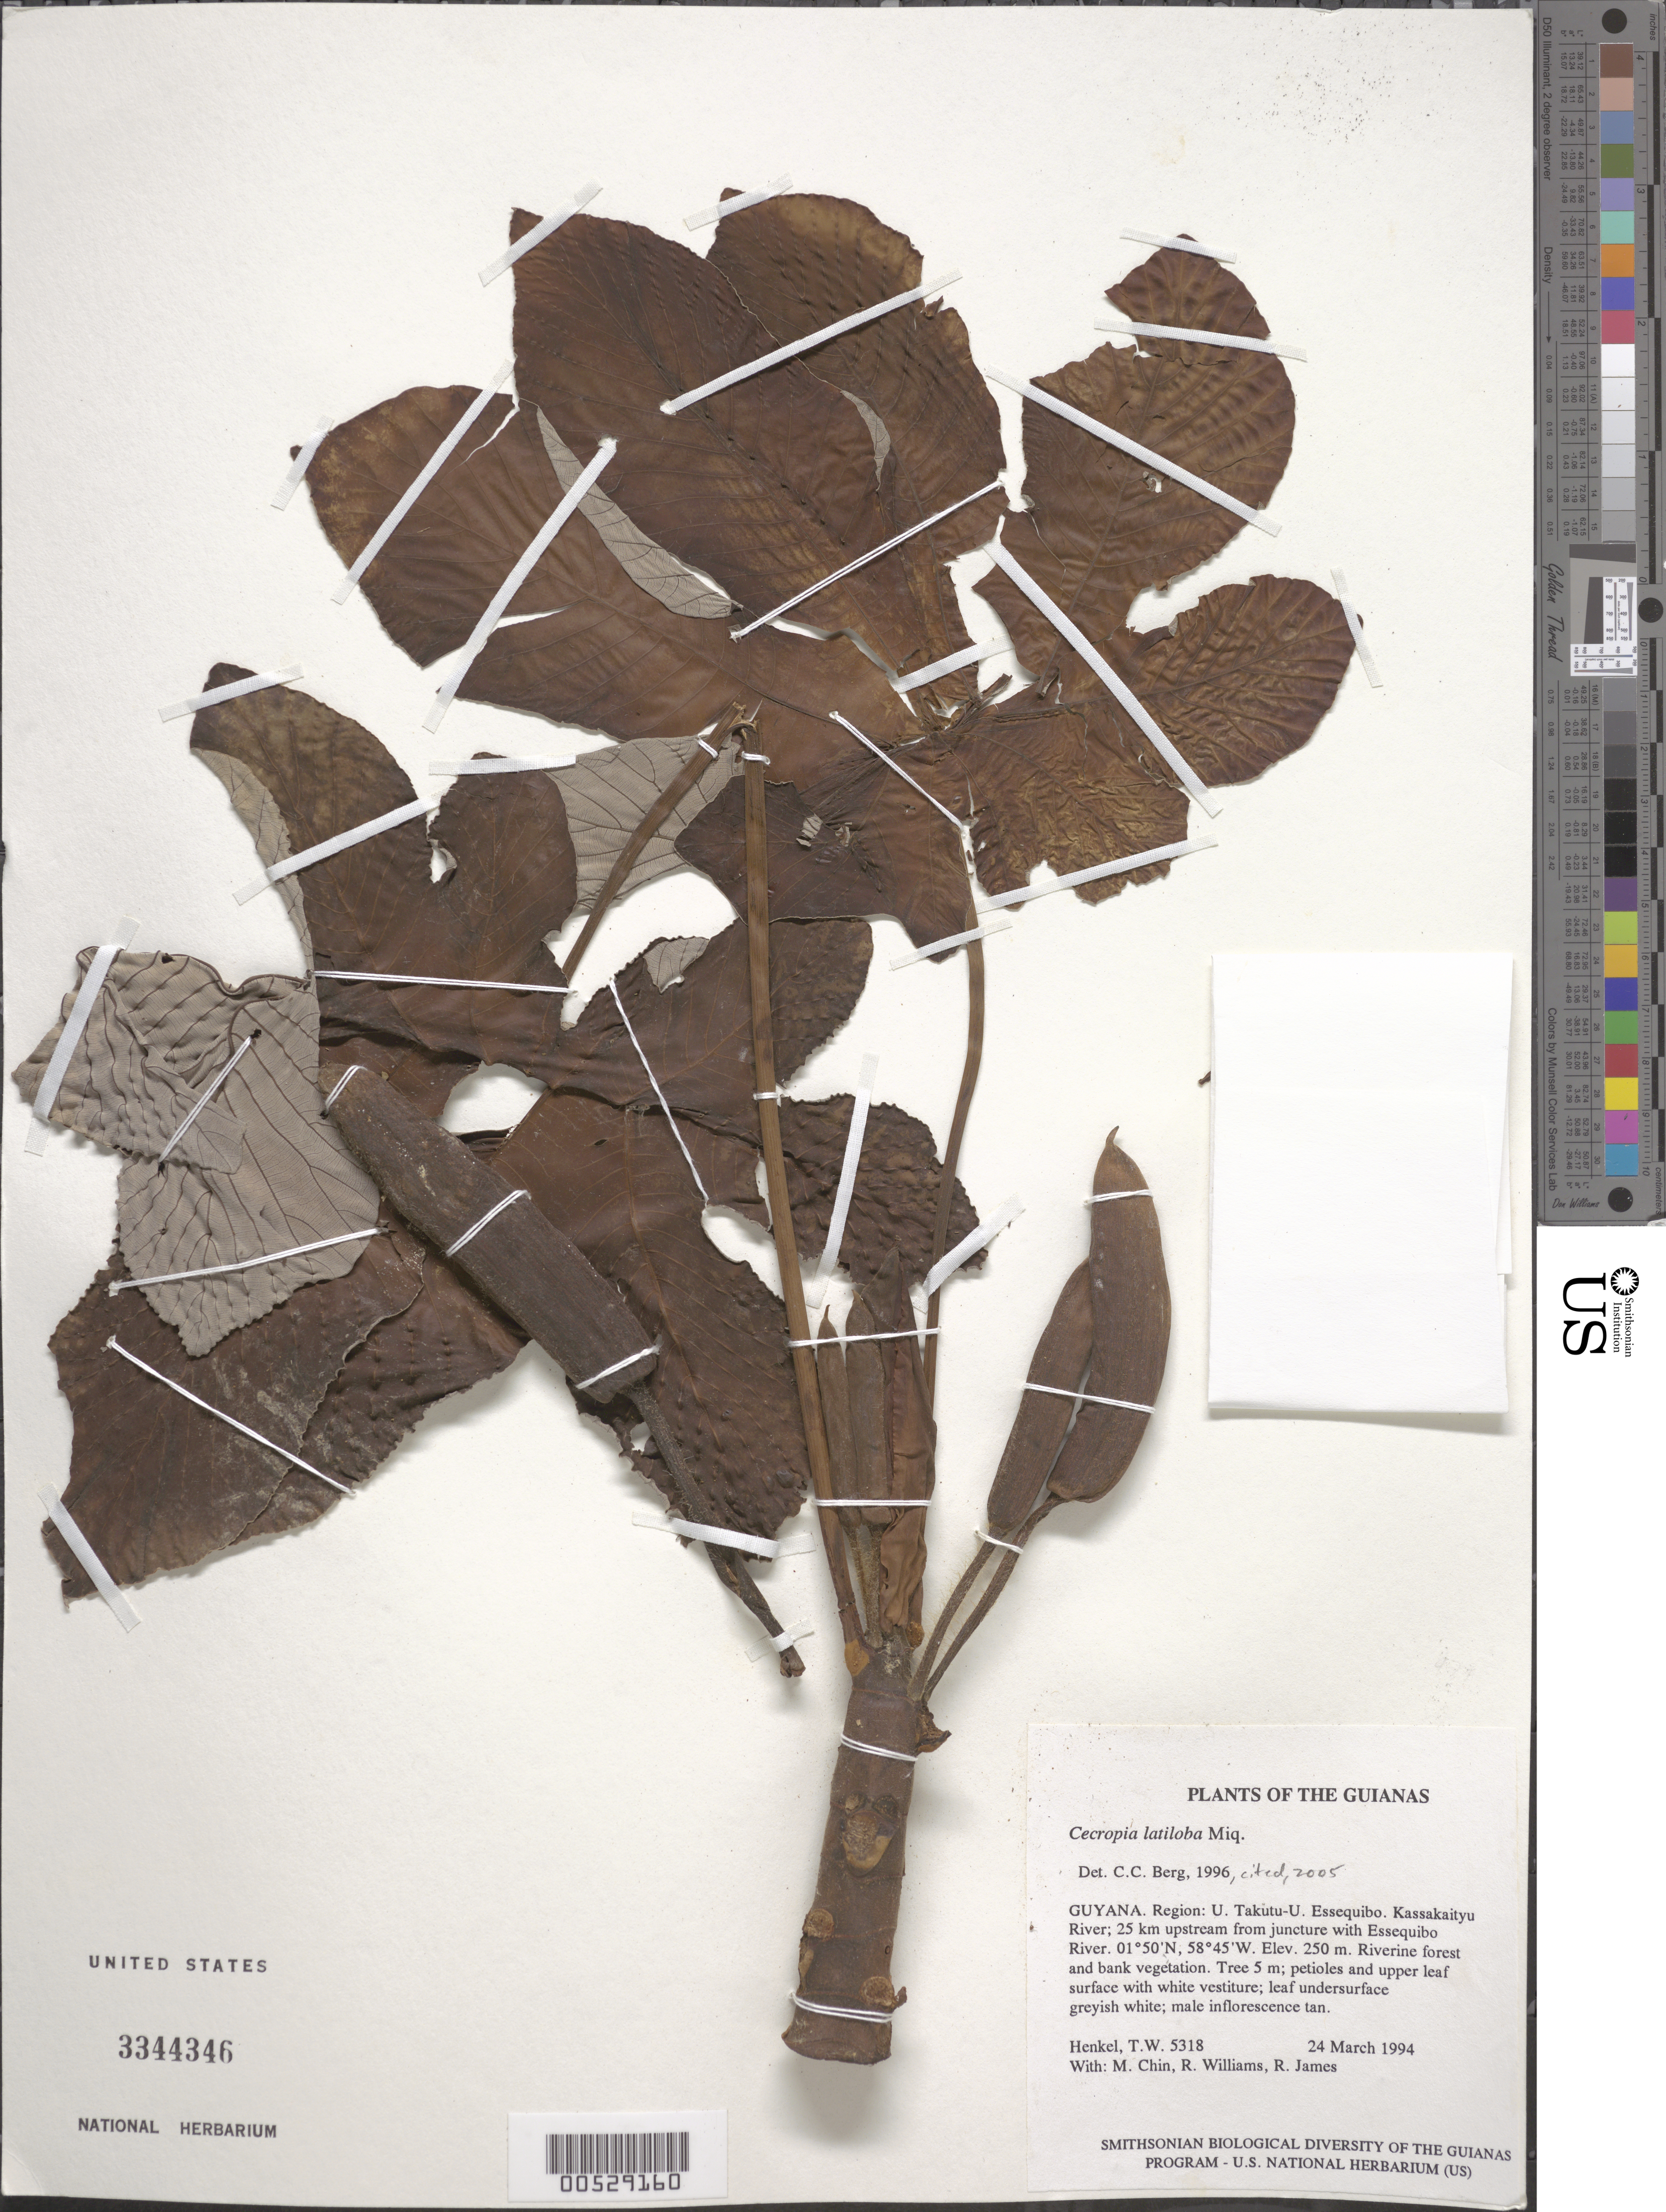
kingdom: Plantae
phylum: Tracheophyta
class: Magnoliopsida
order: Rosales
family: Urticaceae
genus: Cecropia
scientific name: Cecropia latiloba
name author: Miq.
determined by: Berg, C. C.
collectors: T. Henkel, M. Chin, R. Williams & R. James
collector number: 5318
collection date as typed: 24 March 1994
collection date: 1994-03-24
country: Guyana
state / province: U. Takutu-U. Essequibo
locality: Kassakaityu River; 25 km upstream from juncture with Essequibo River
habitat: Riverine forest and bank vegetation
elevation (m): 250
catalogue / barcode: US 3344346